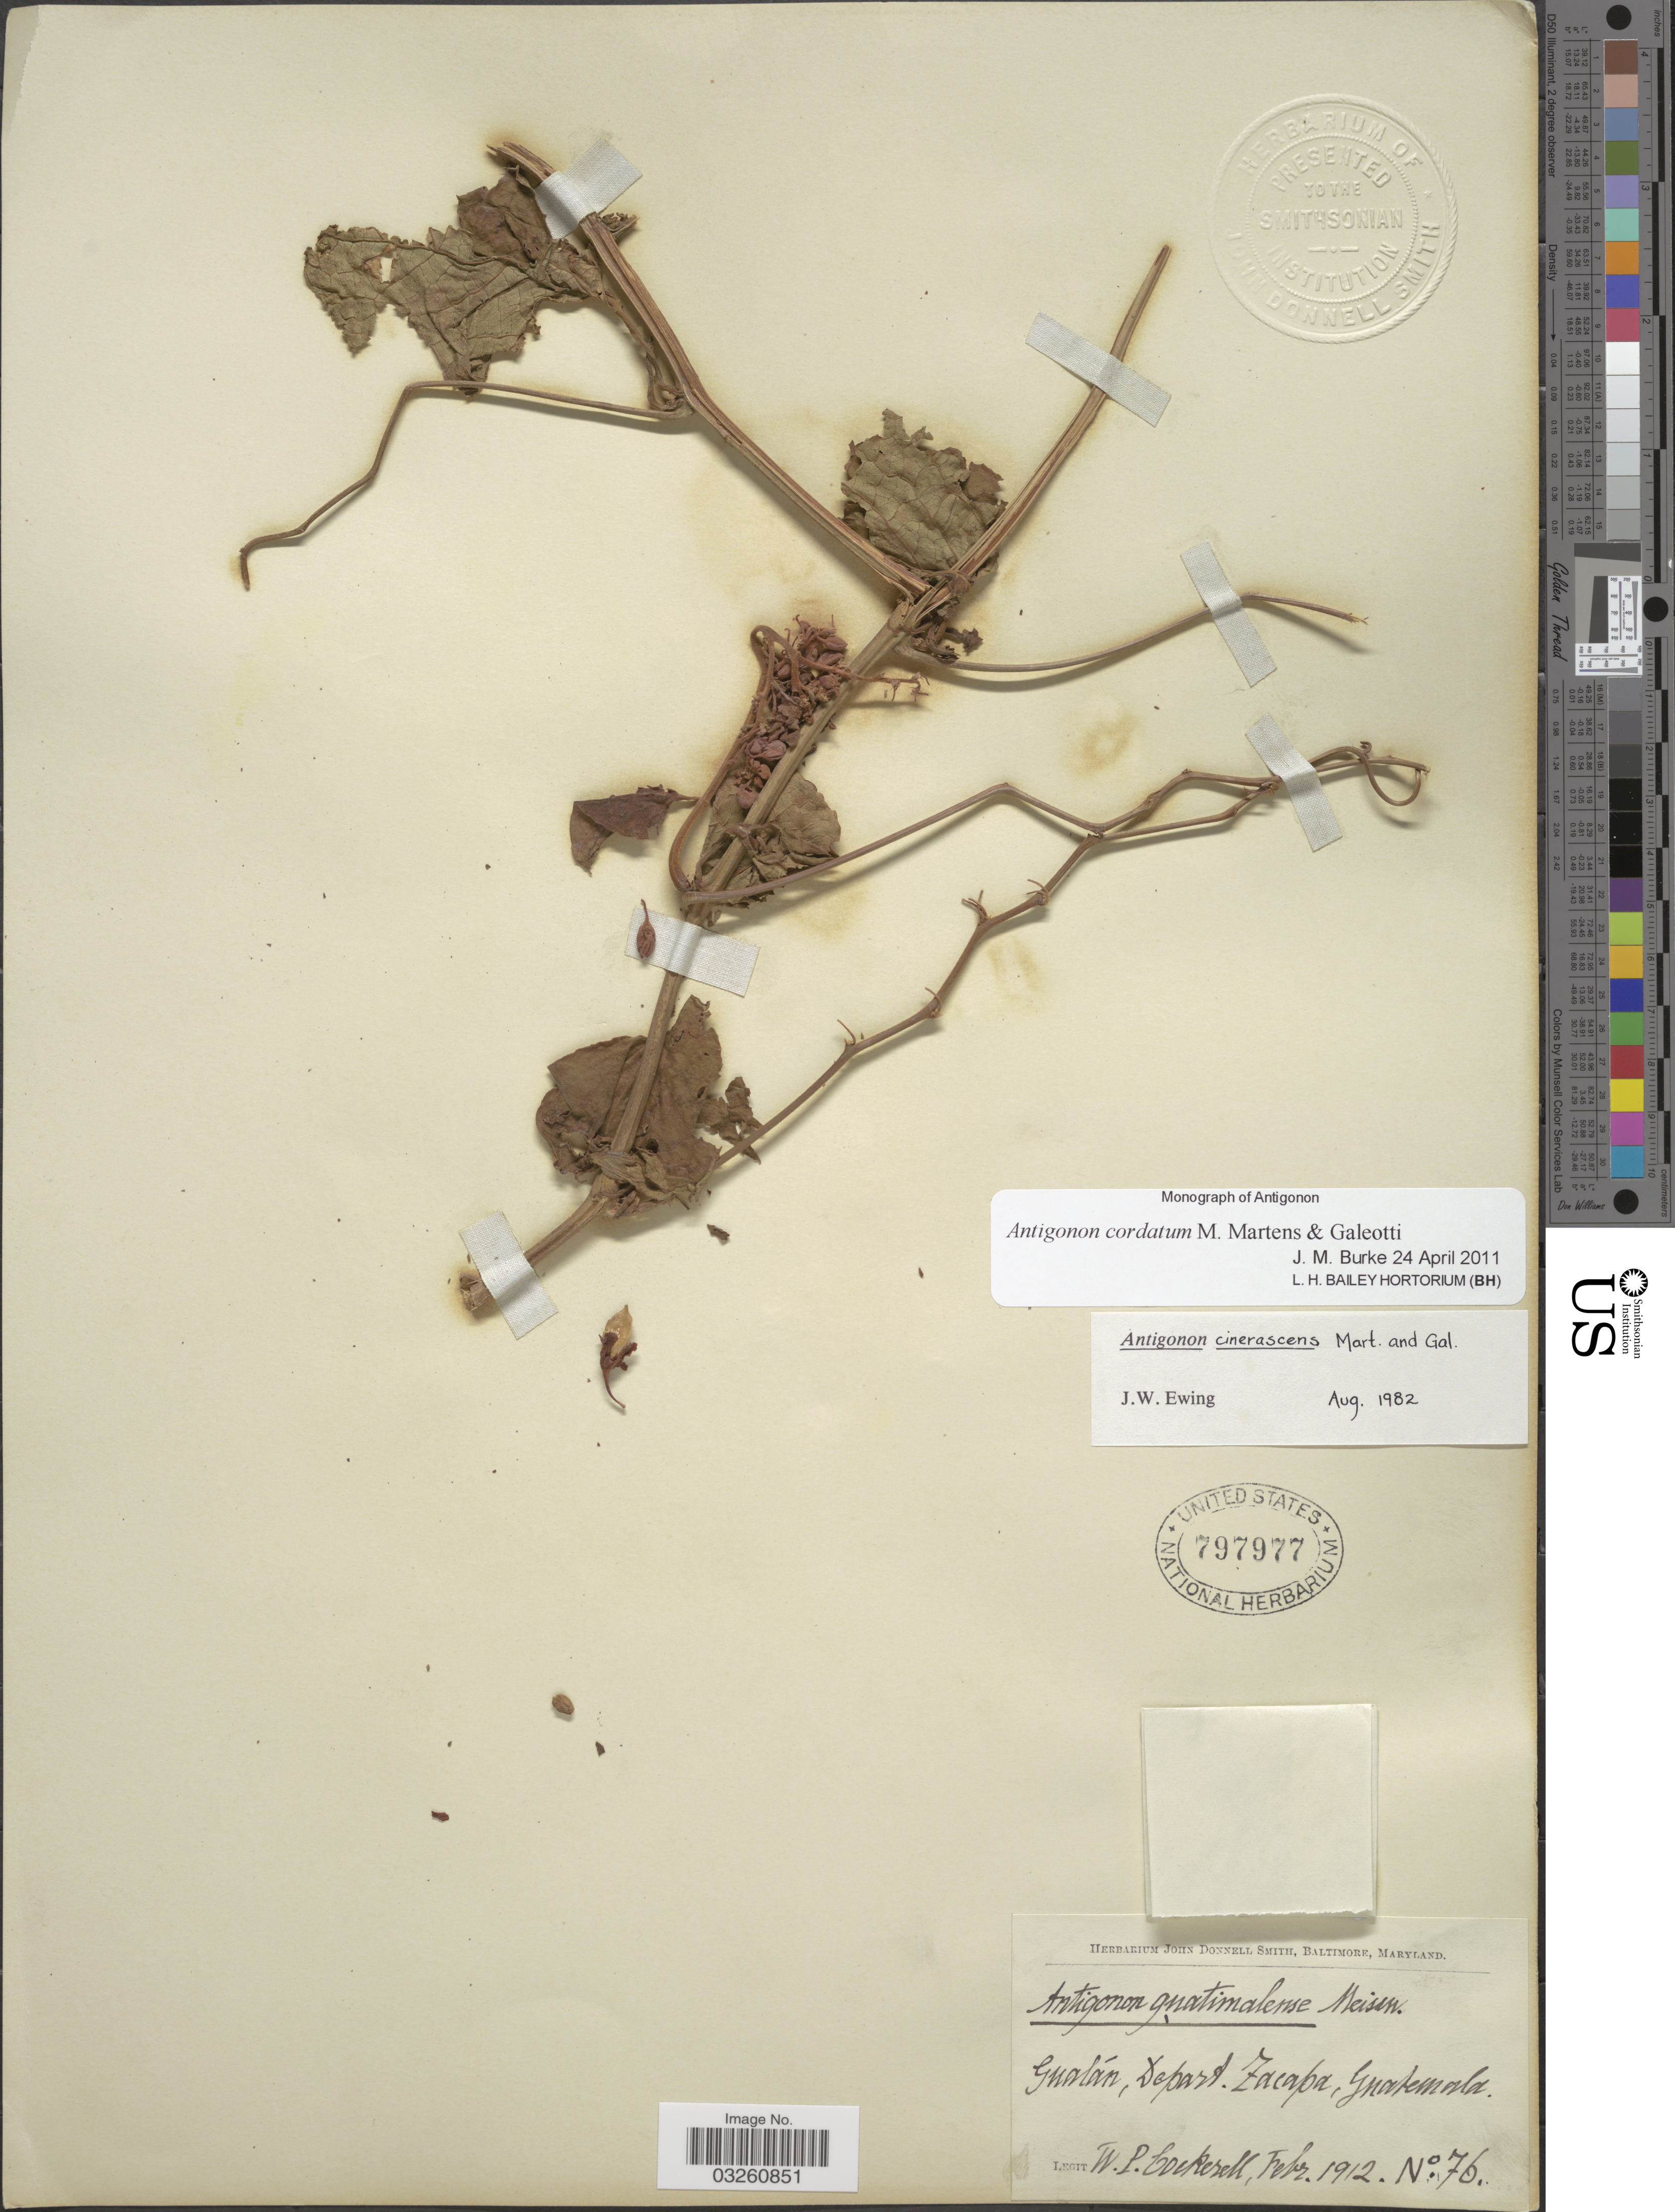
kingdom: Plantae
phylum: Tracheophyta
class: Magnoliopsida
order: Caryophyllales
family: Polygonaceae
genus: Antigonon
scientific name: Antigonon cordatum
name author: M. Martens & Galeotti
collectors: W. Cockerell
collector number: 76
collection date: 1912-02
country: Guatemala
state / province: Zacapa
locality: Gualán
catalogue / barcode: US 797977